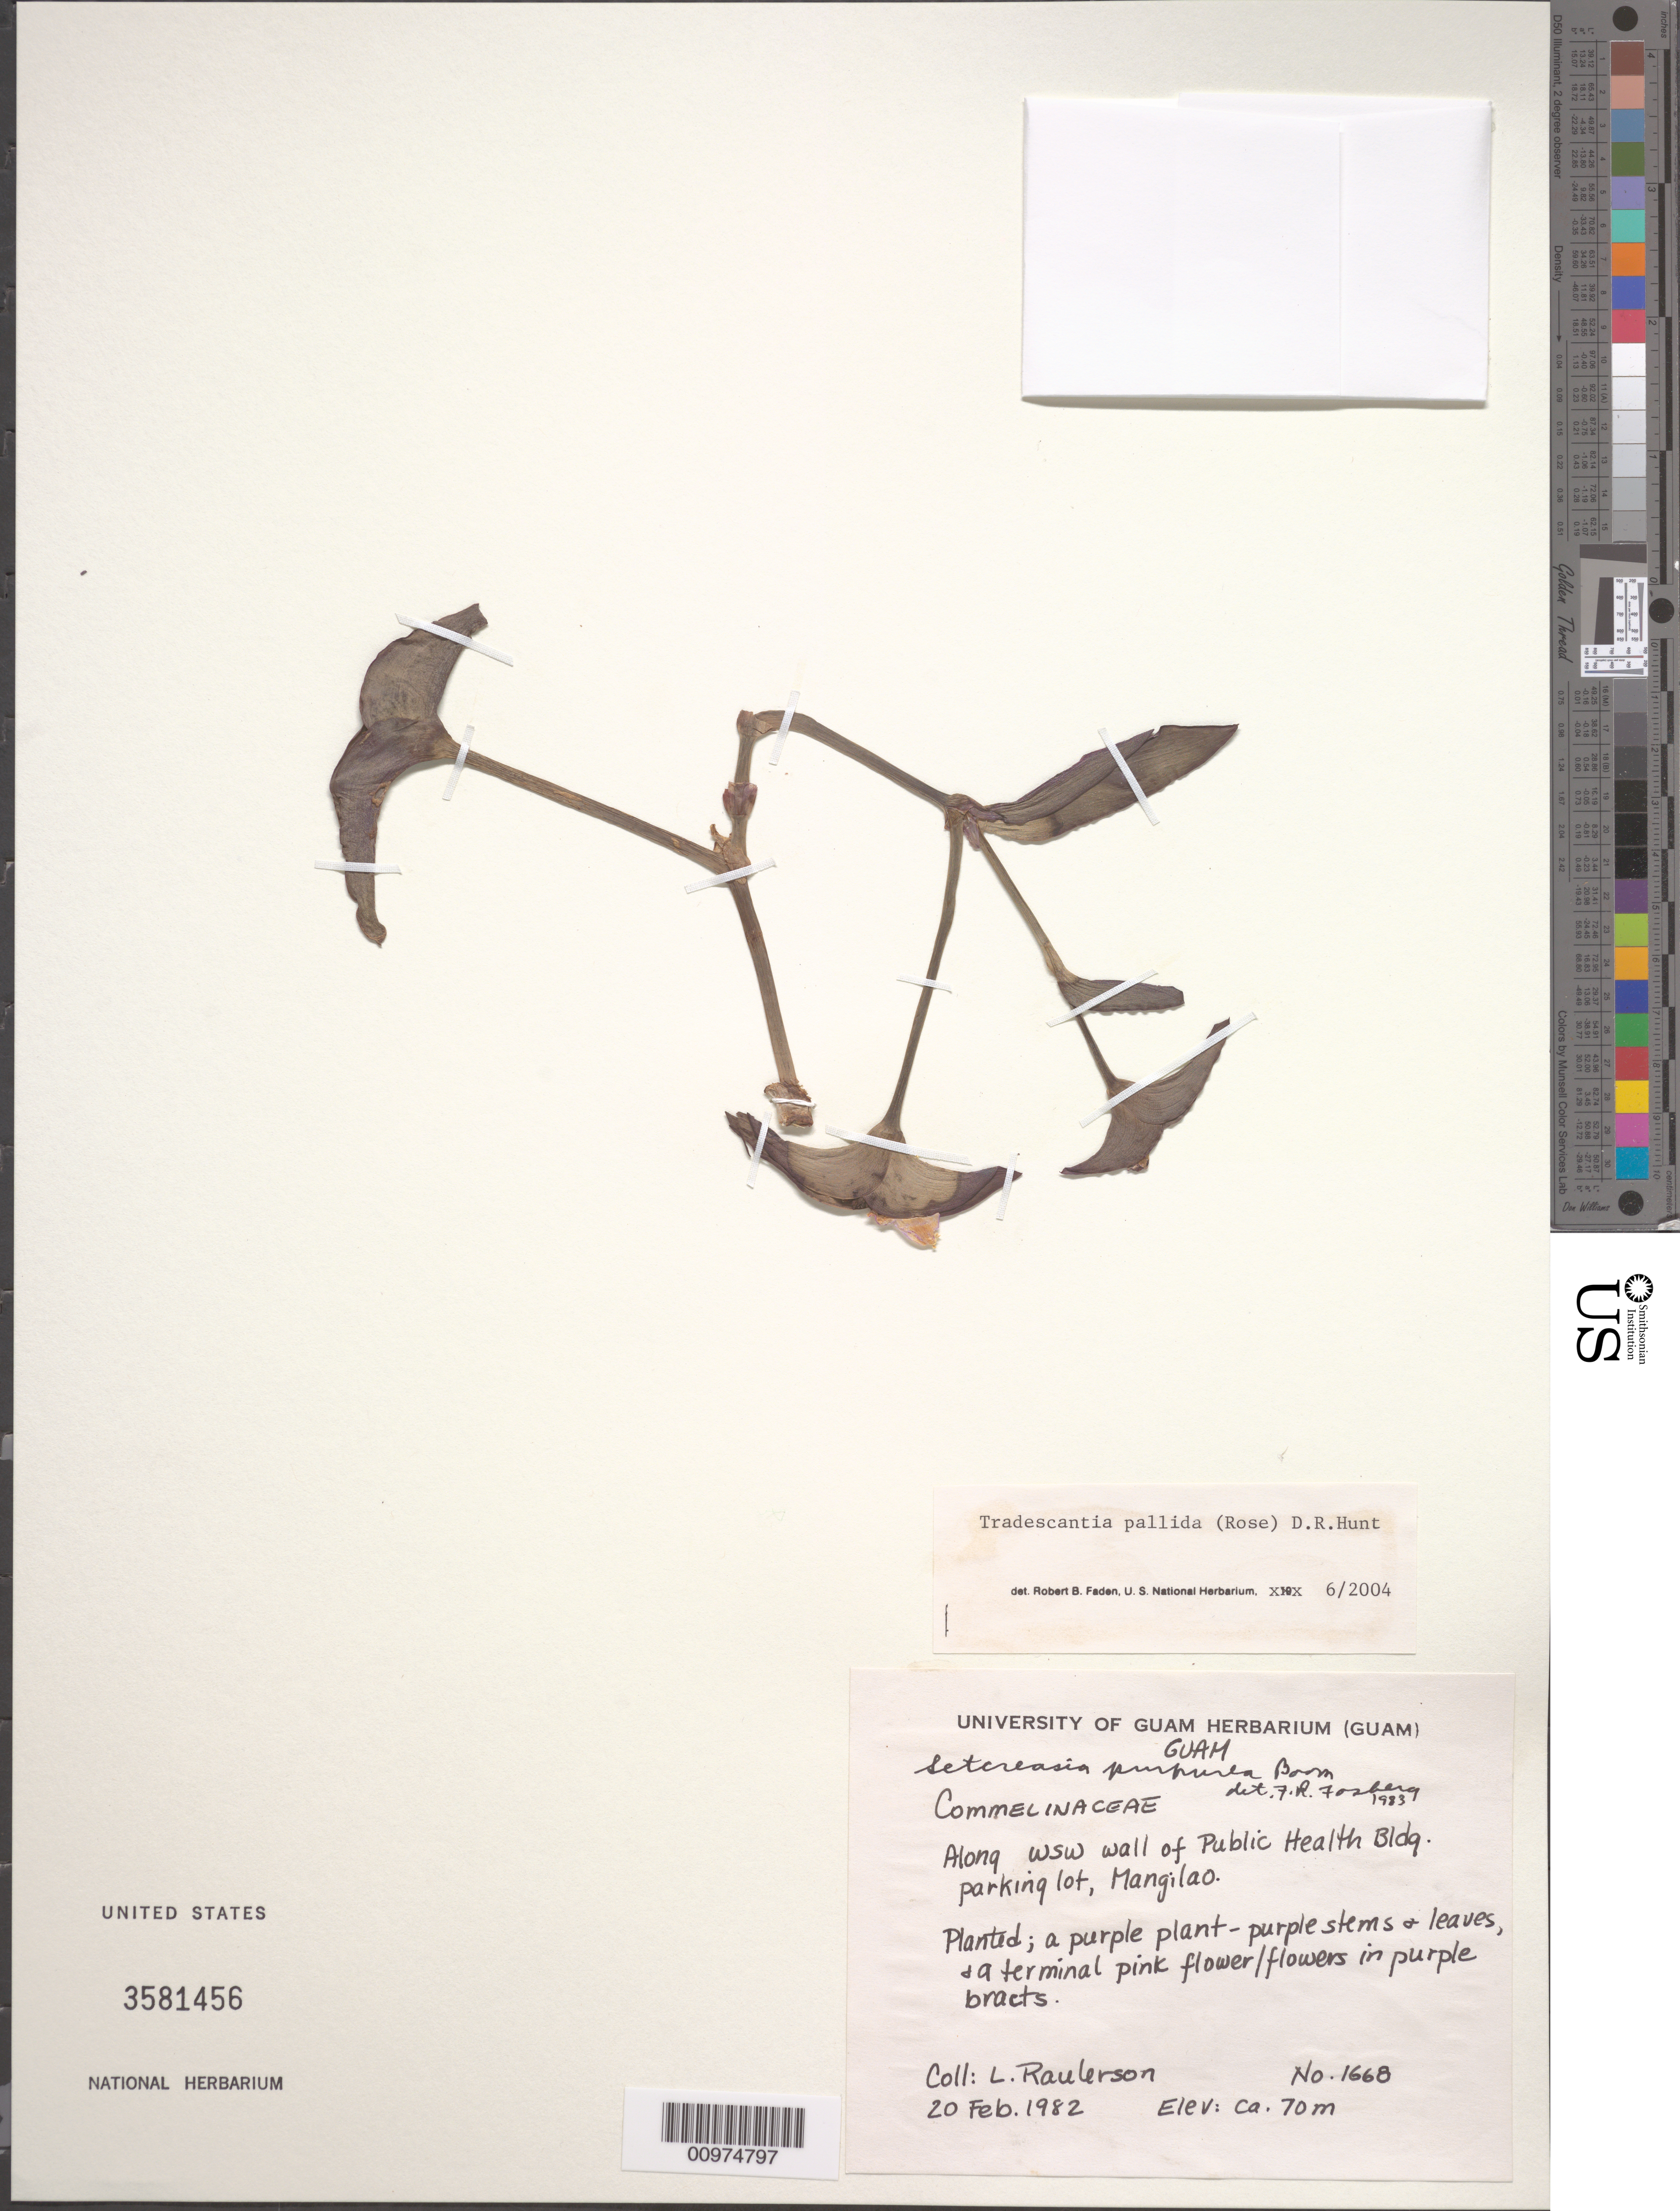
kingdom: Plantae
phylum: Tracheophyta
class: Liliopsida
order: Commelinales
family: Commelinaceae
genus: Tradescantia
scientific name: Tradescantia pallida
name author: (Rose) D.R. Hunt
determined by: Faden, Robert B., (US), Smithsonian Institution - National Museum of Natural History (UNITED STATES)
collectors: L. Raulerson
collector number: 1668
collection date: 1982-02-20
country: Guam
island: Guam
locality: Mangilao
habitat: Along WSW wall of Public Health Bldg. parking lot, Mangilao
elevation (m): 70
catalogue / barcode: US 3581456